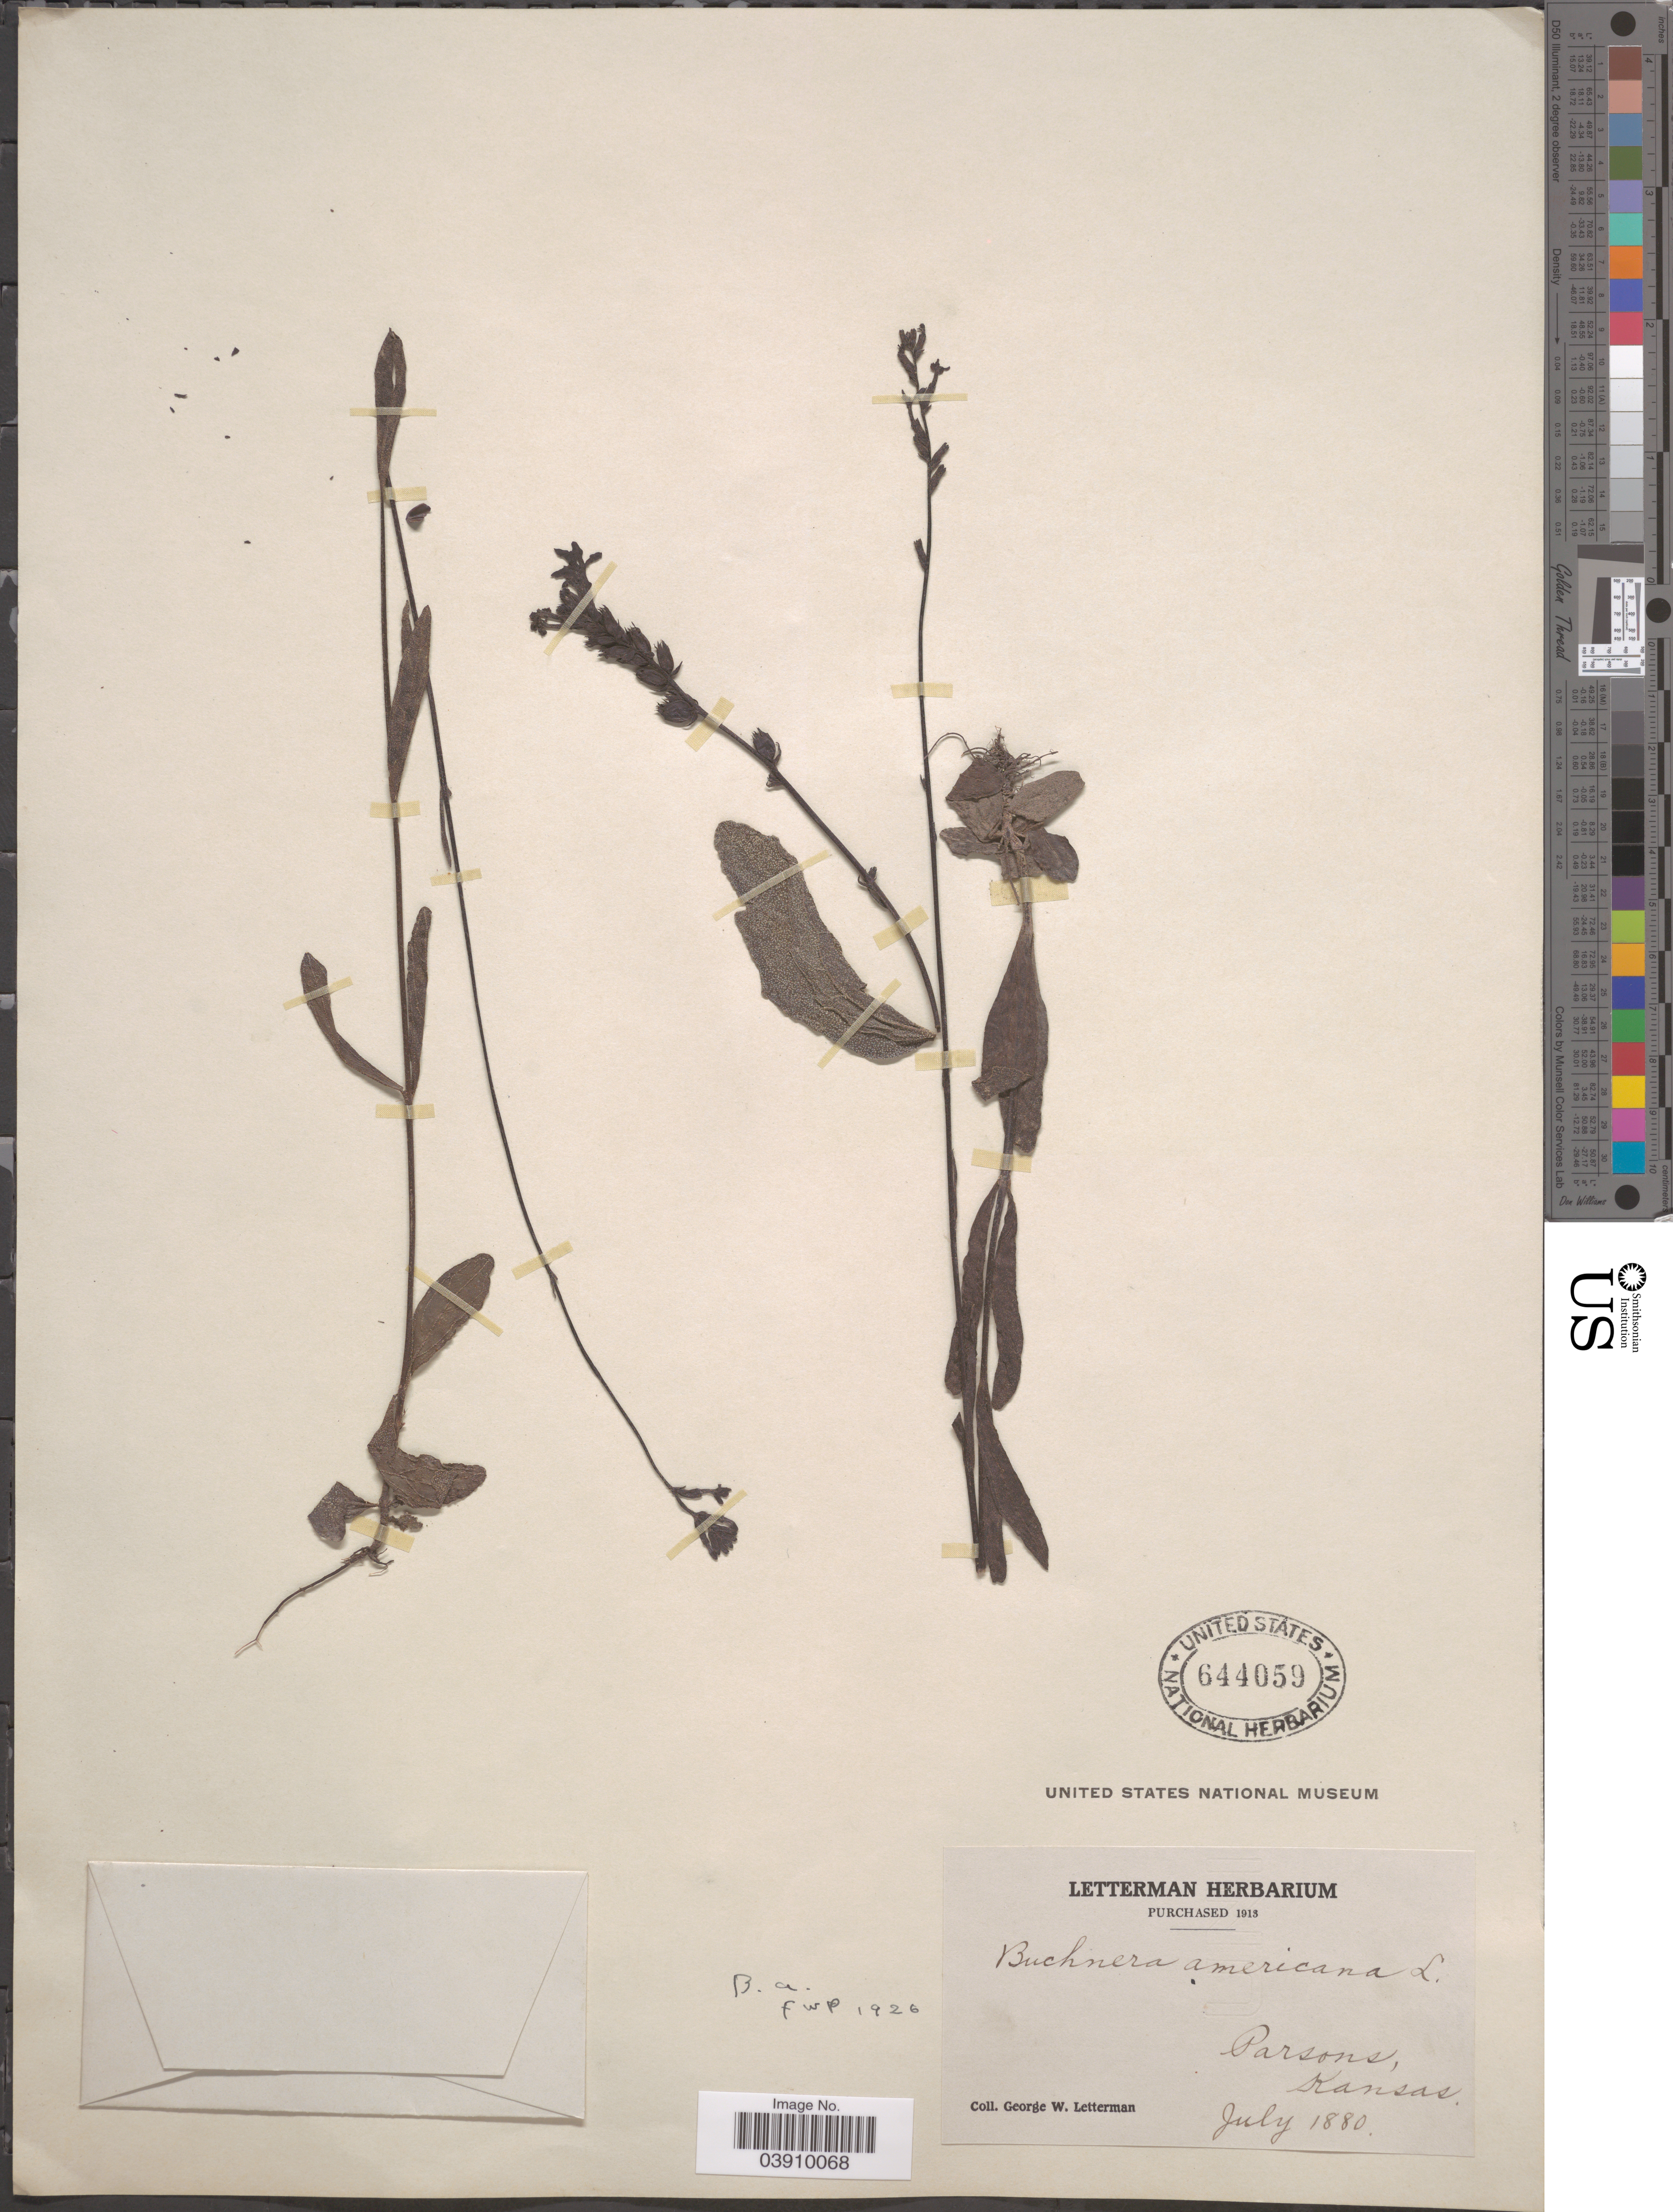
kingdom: Plantae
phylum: Tracheophyta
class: Magnoliopsida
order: Lamiales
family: Orobanchaceae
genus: Buchnera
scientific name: Buchnera americana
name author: L.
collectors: G. W. Letterman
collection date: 1880-07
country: United States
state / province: Kansas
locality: Parsons.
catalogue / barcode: US 644059